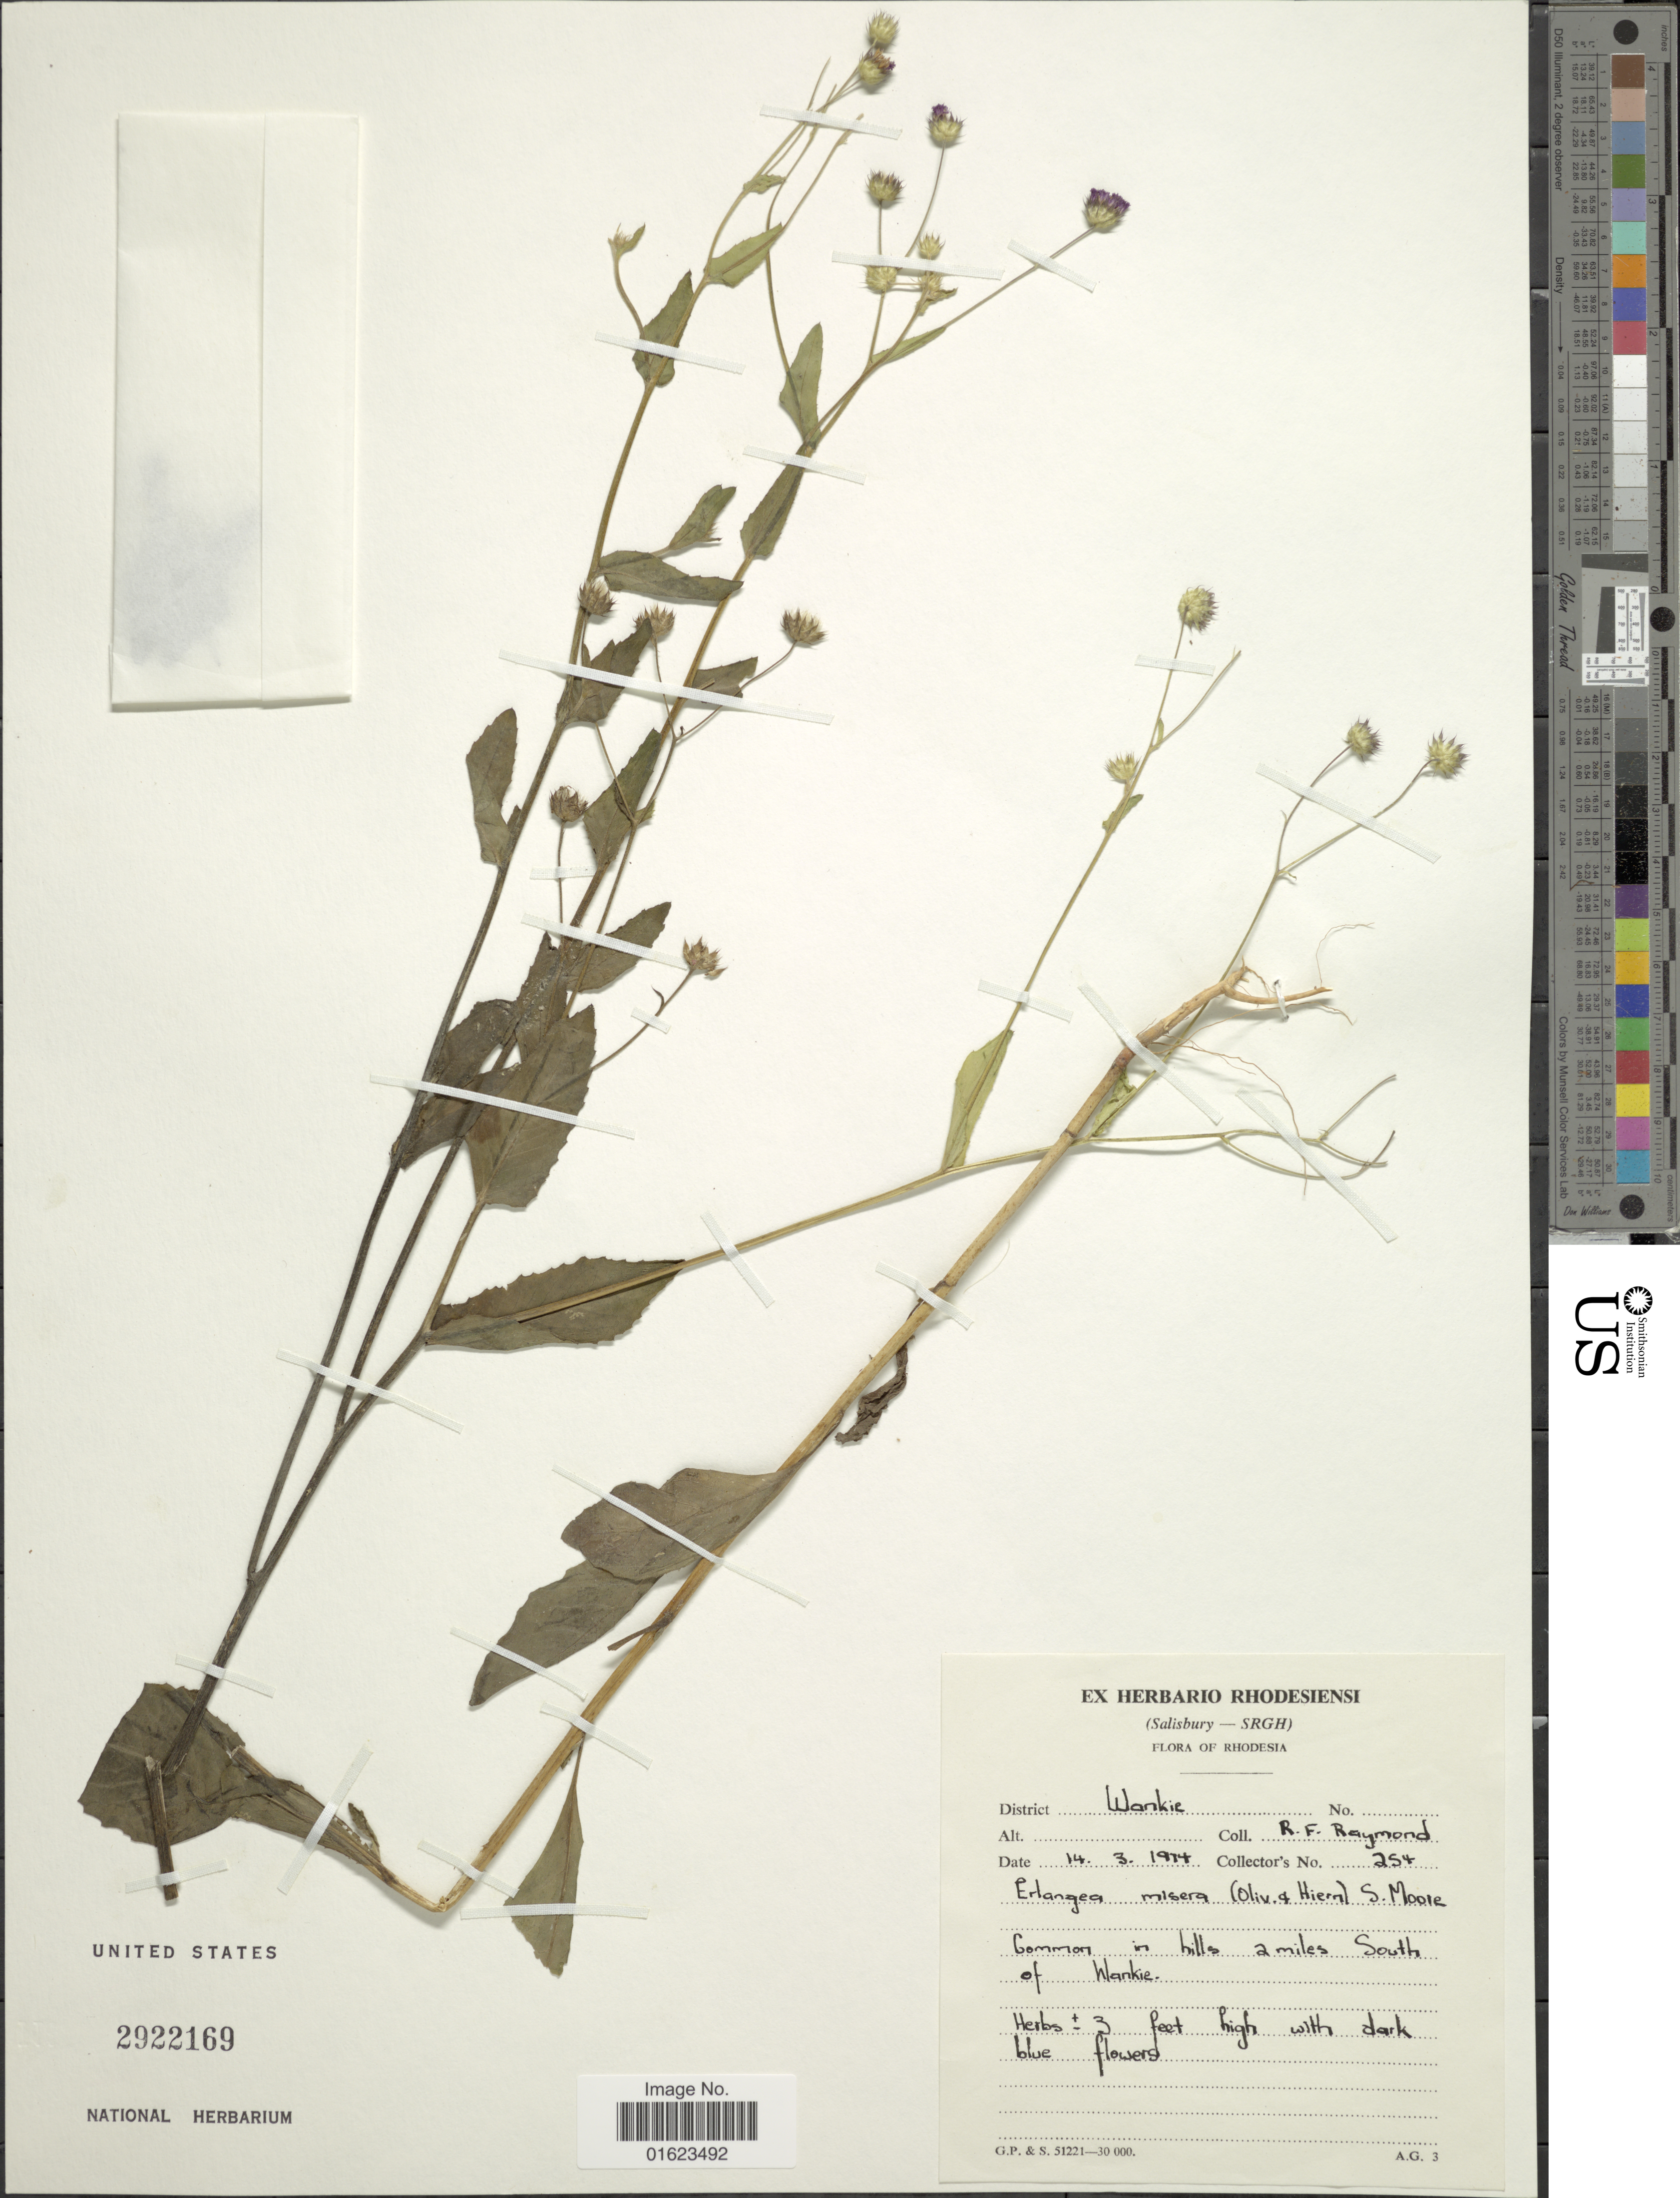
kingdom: Plantae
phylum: Tracheophyta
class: Magnoliopsida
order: Asterales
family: Asteraceae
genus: Erlangea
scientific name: Erlangea misera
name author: (Oliv. & Hiern) S. Moore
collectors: R. Raymond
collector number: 254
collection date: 1914-03-14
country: Zimbabwe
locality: Hills 2 miles South of Wankie. District Wankie.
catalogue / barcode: US 2922169